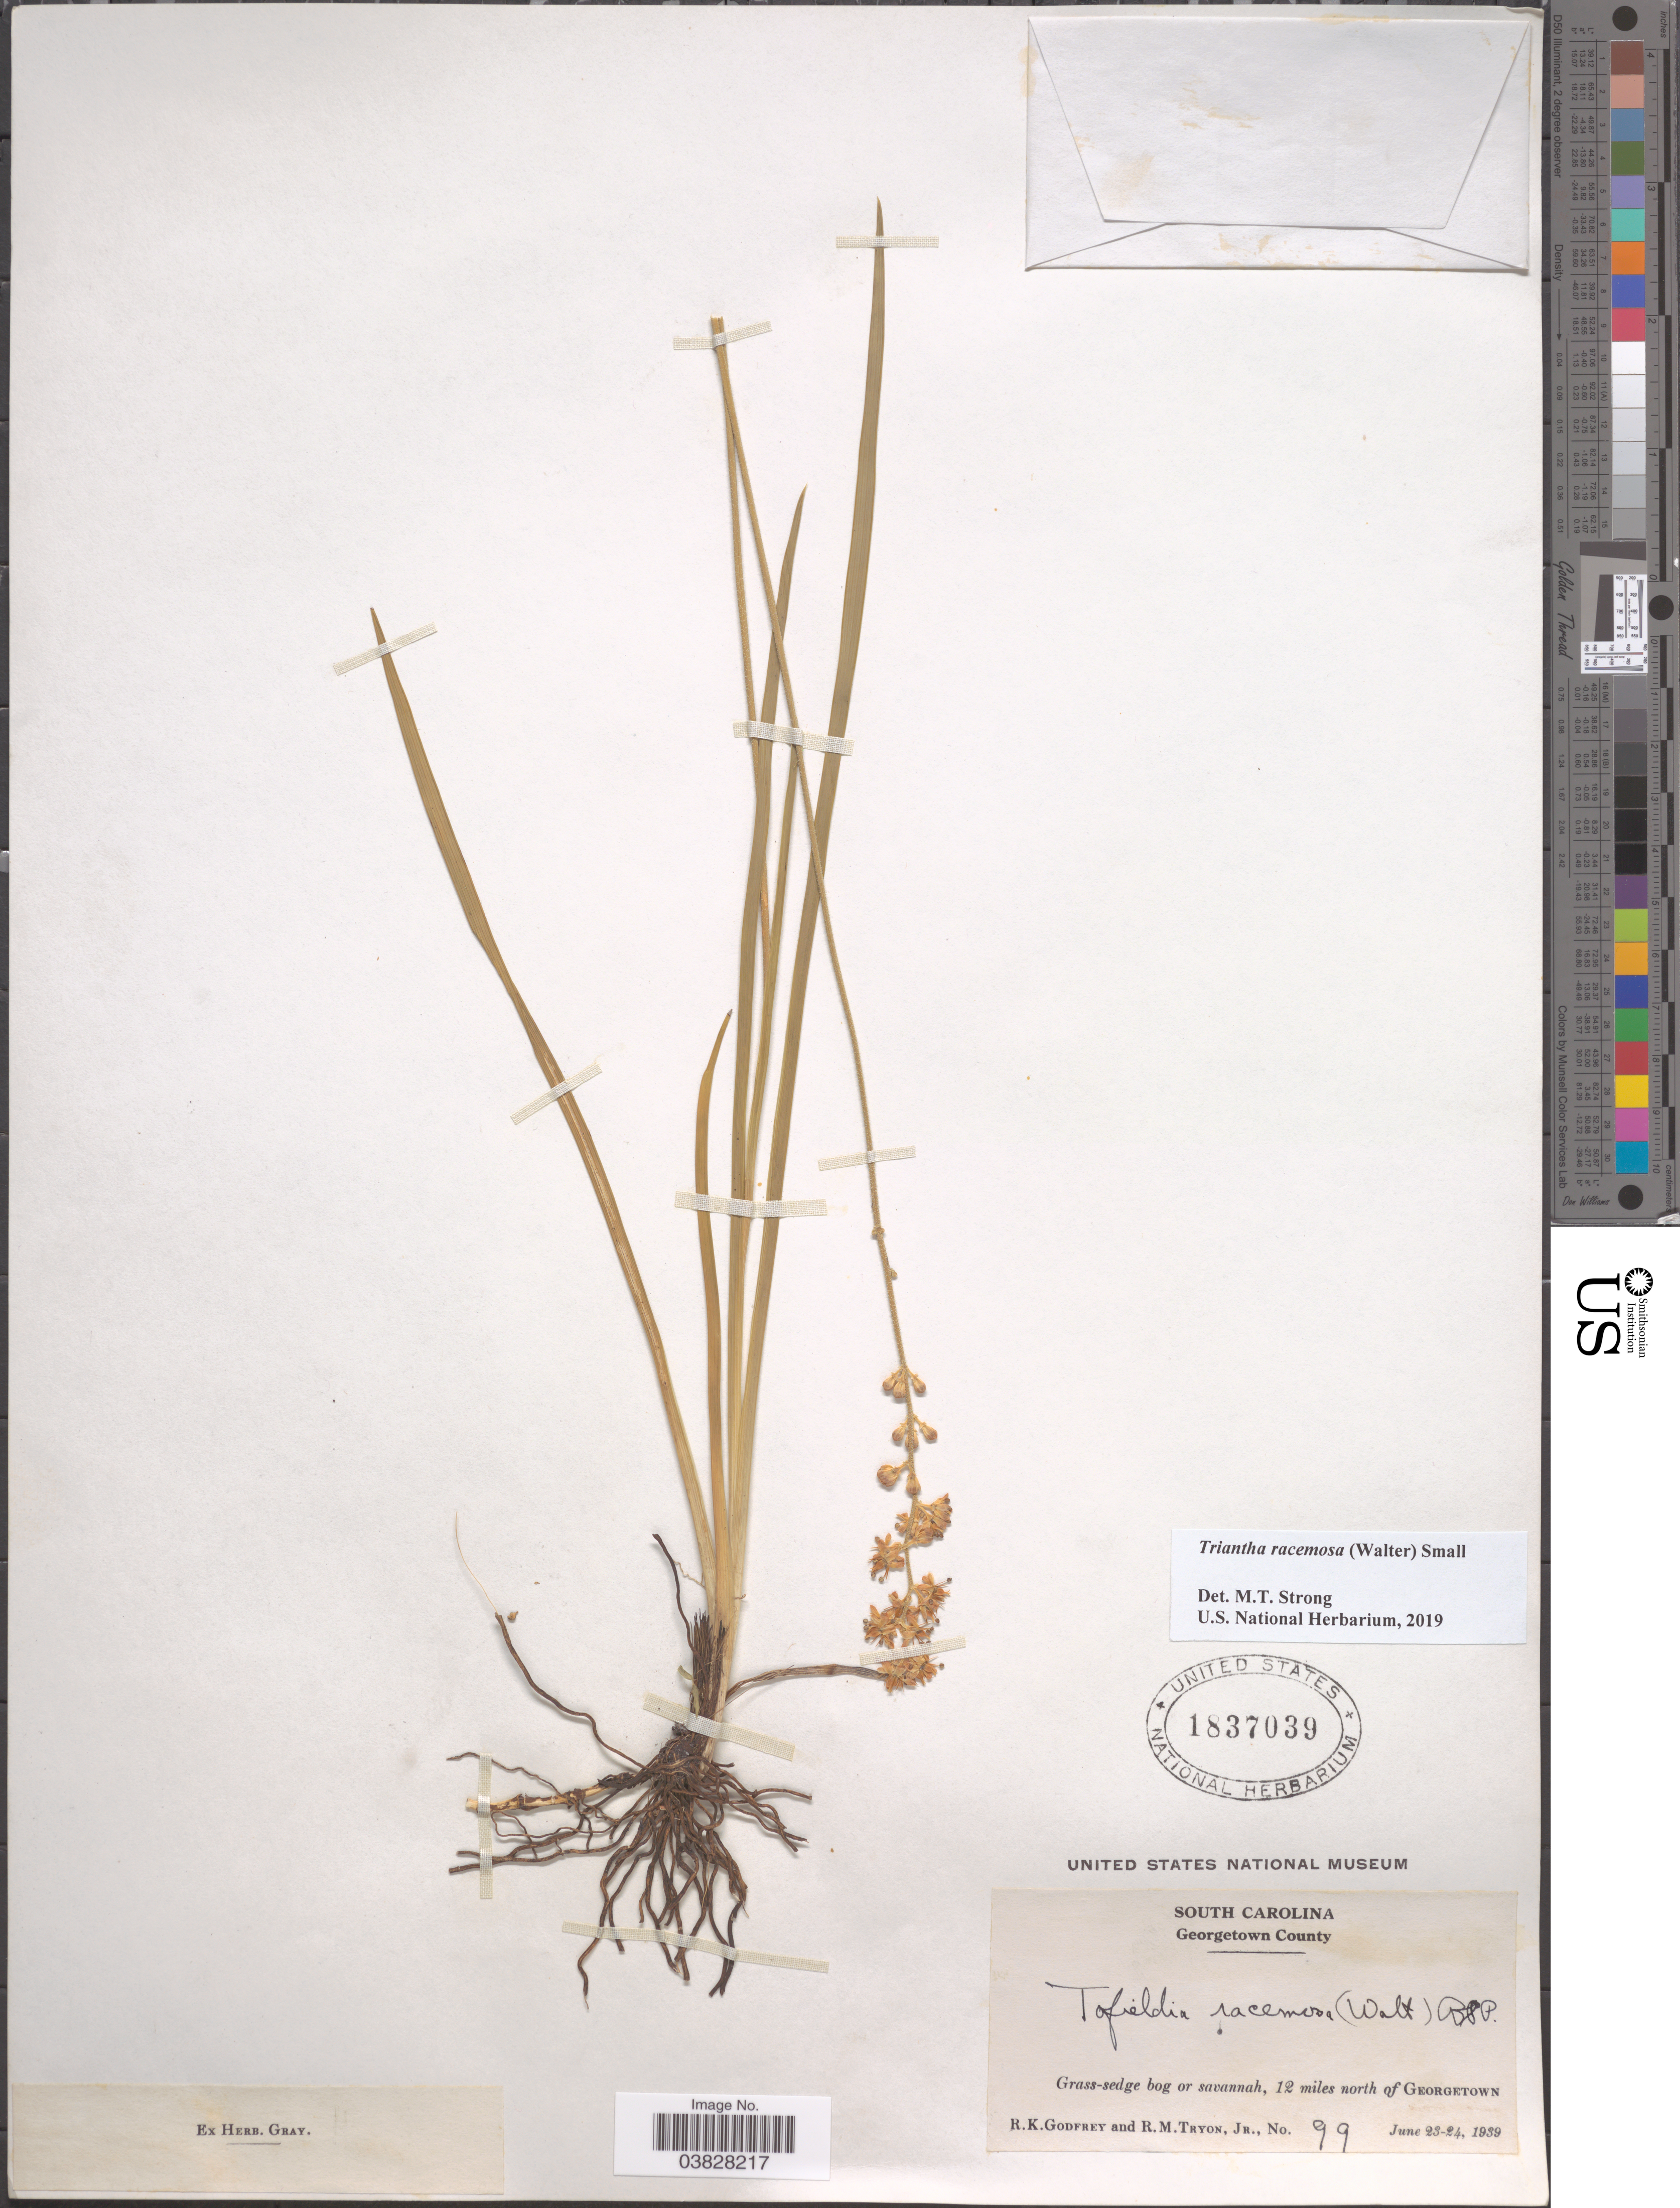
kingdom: Plantae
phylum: Tracheophyta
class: Liliopsida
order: Alismatales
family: Tofieldiaceae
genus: Triantha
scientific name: Triantha racemosa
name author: (Walter) Small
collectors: R. K. Godfrey & R. Tryon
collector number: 99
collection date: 1939-06-23/1939-06-24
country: United States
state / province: South Carolina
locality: Georgetown County. 12 miles north of Georgetown.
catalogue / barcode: US 1837039